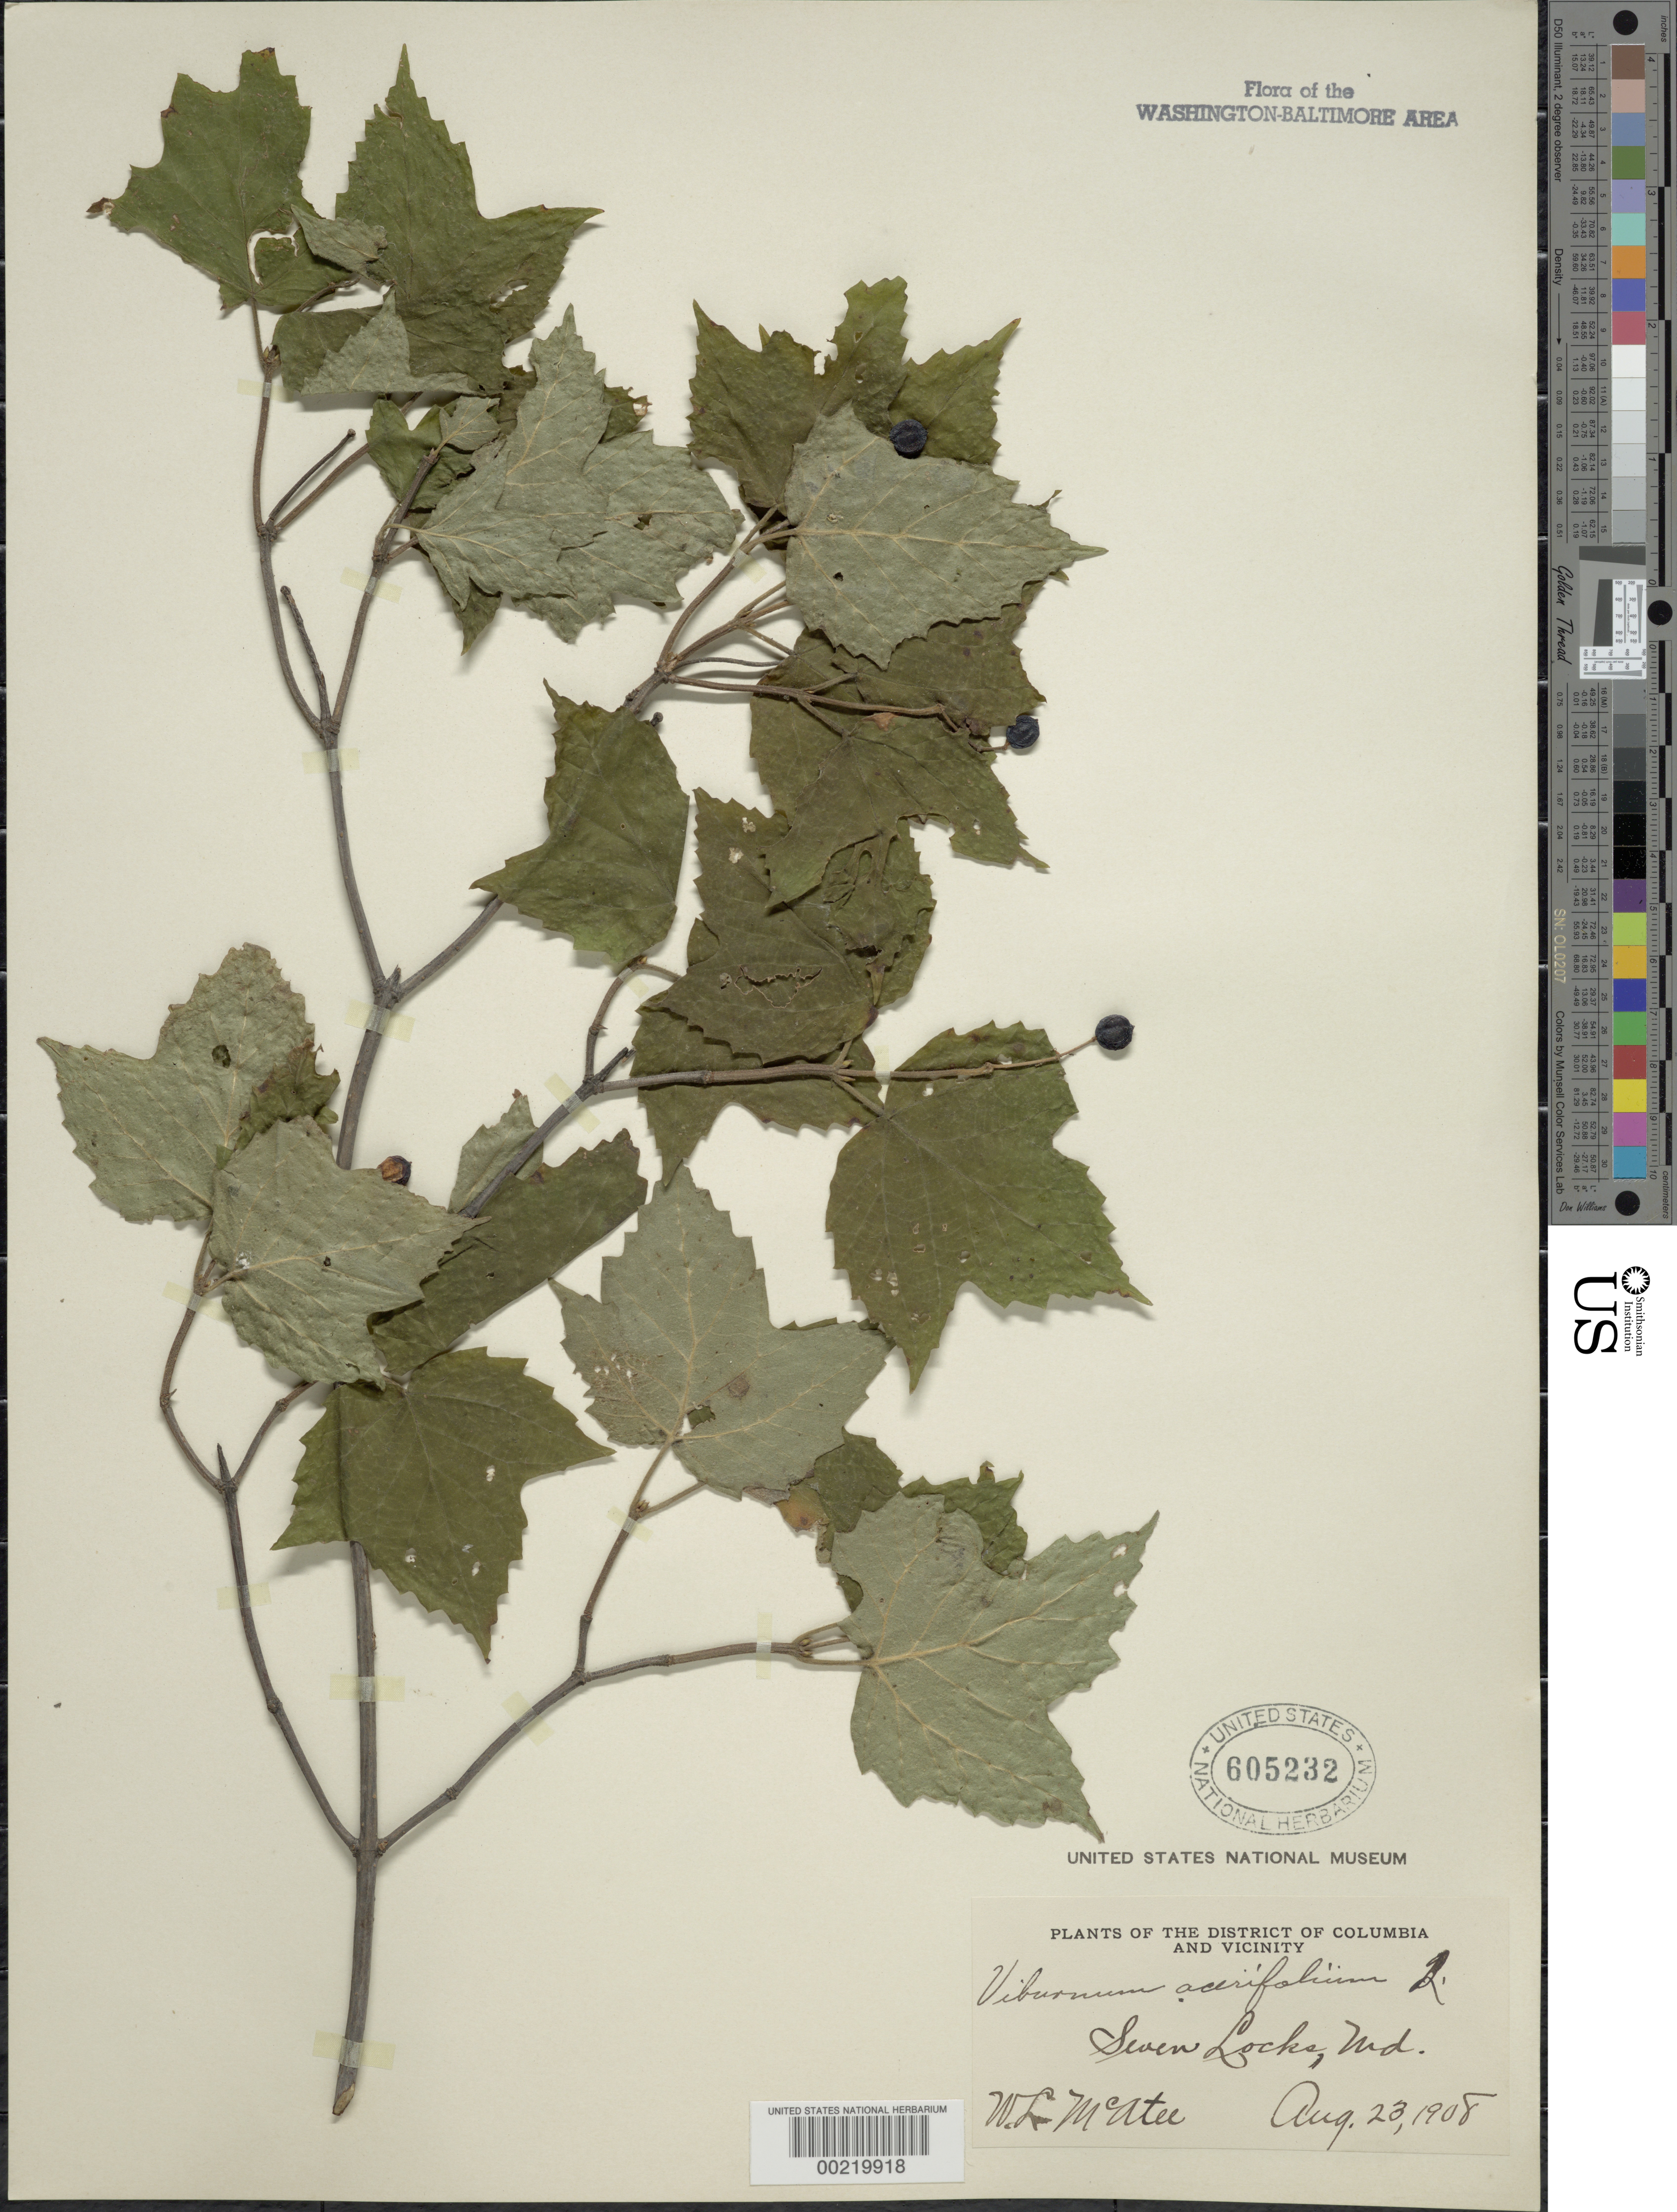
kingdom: Plantae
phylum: Tracheophyta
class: Magnoliopsida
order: Dipsacales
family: Viburnaceae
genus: Viburnum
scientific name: Viburnum acerifolium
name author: L.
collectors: W. McAtee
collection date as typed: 23 Aug 1908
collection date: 1908-08-23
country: United States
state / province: Maryland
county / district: Montgomery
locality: Seven Locks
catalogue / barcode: US 605232